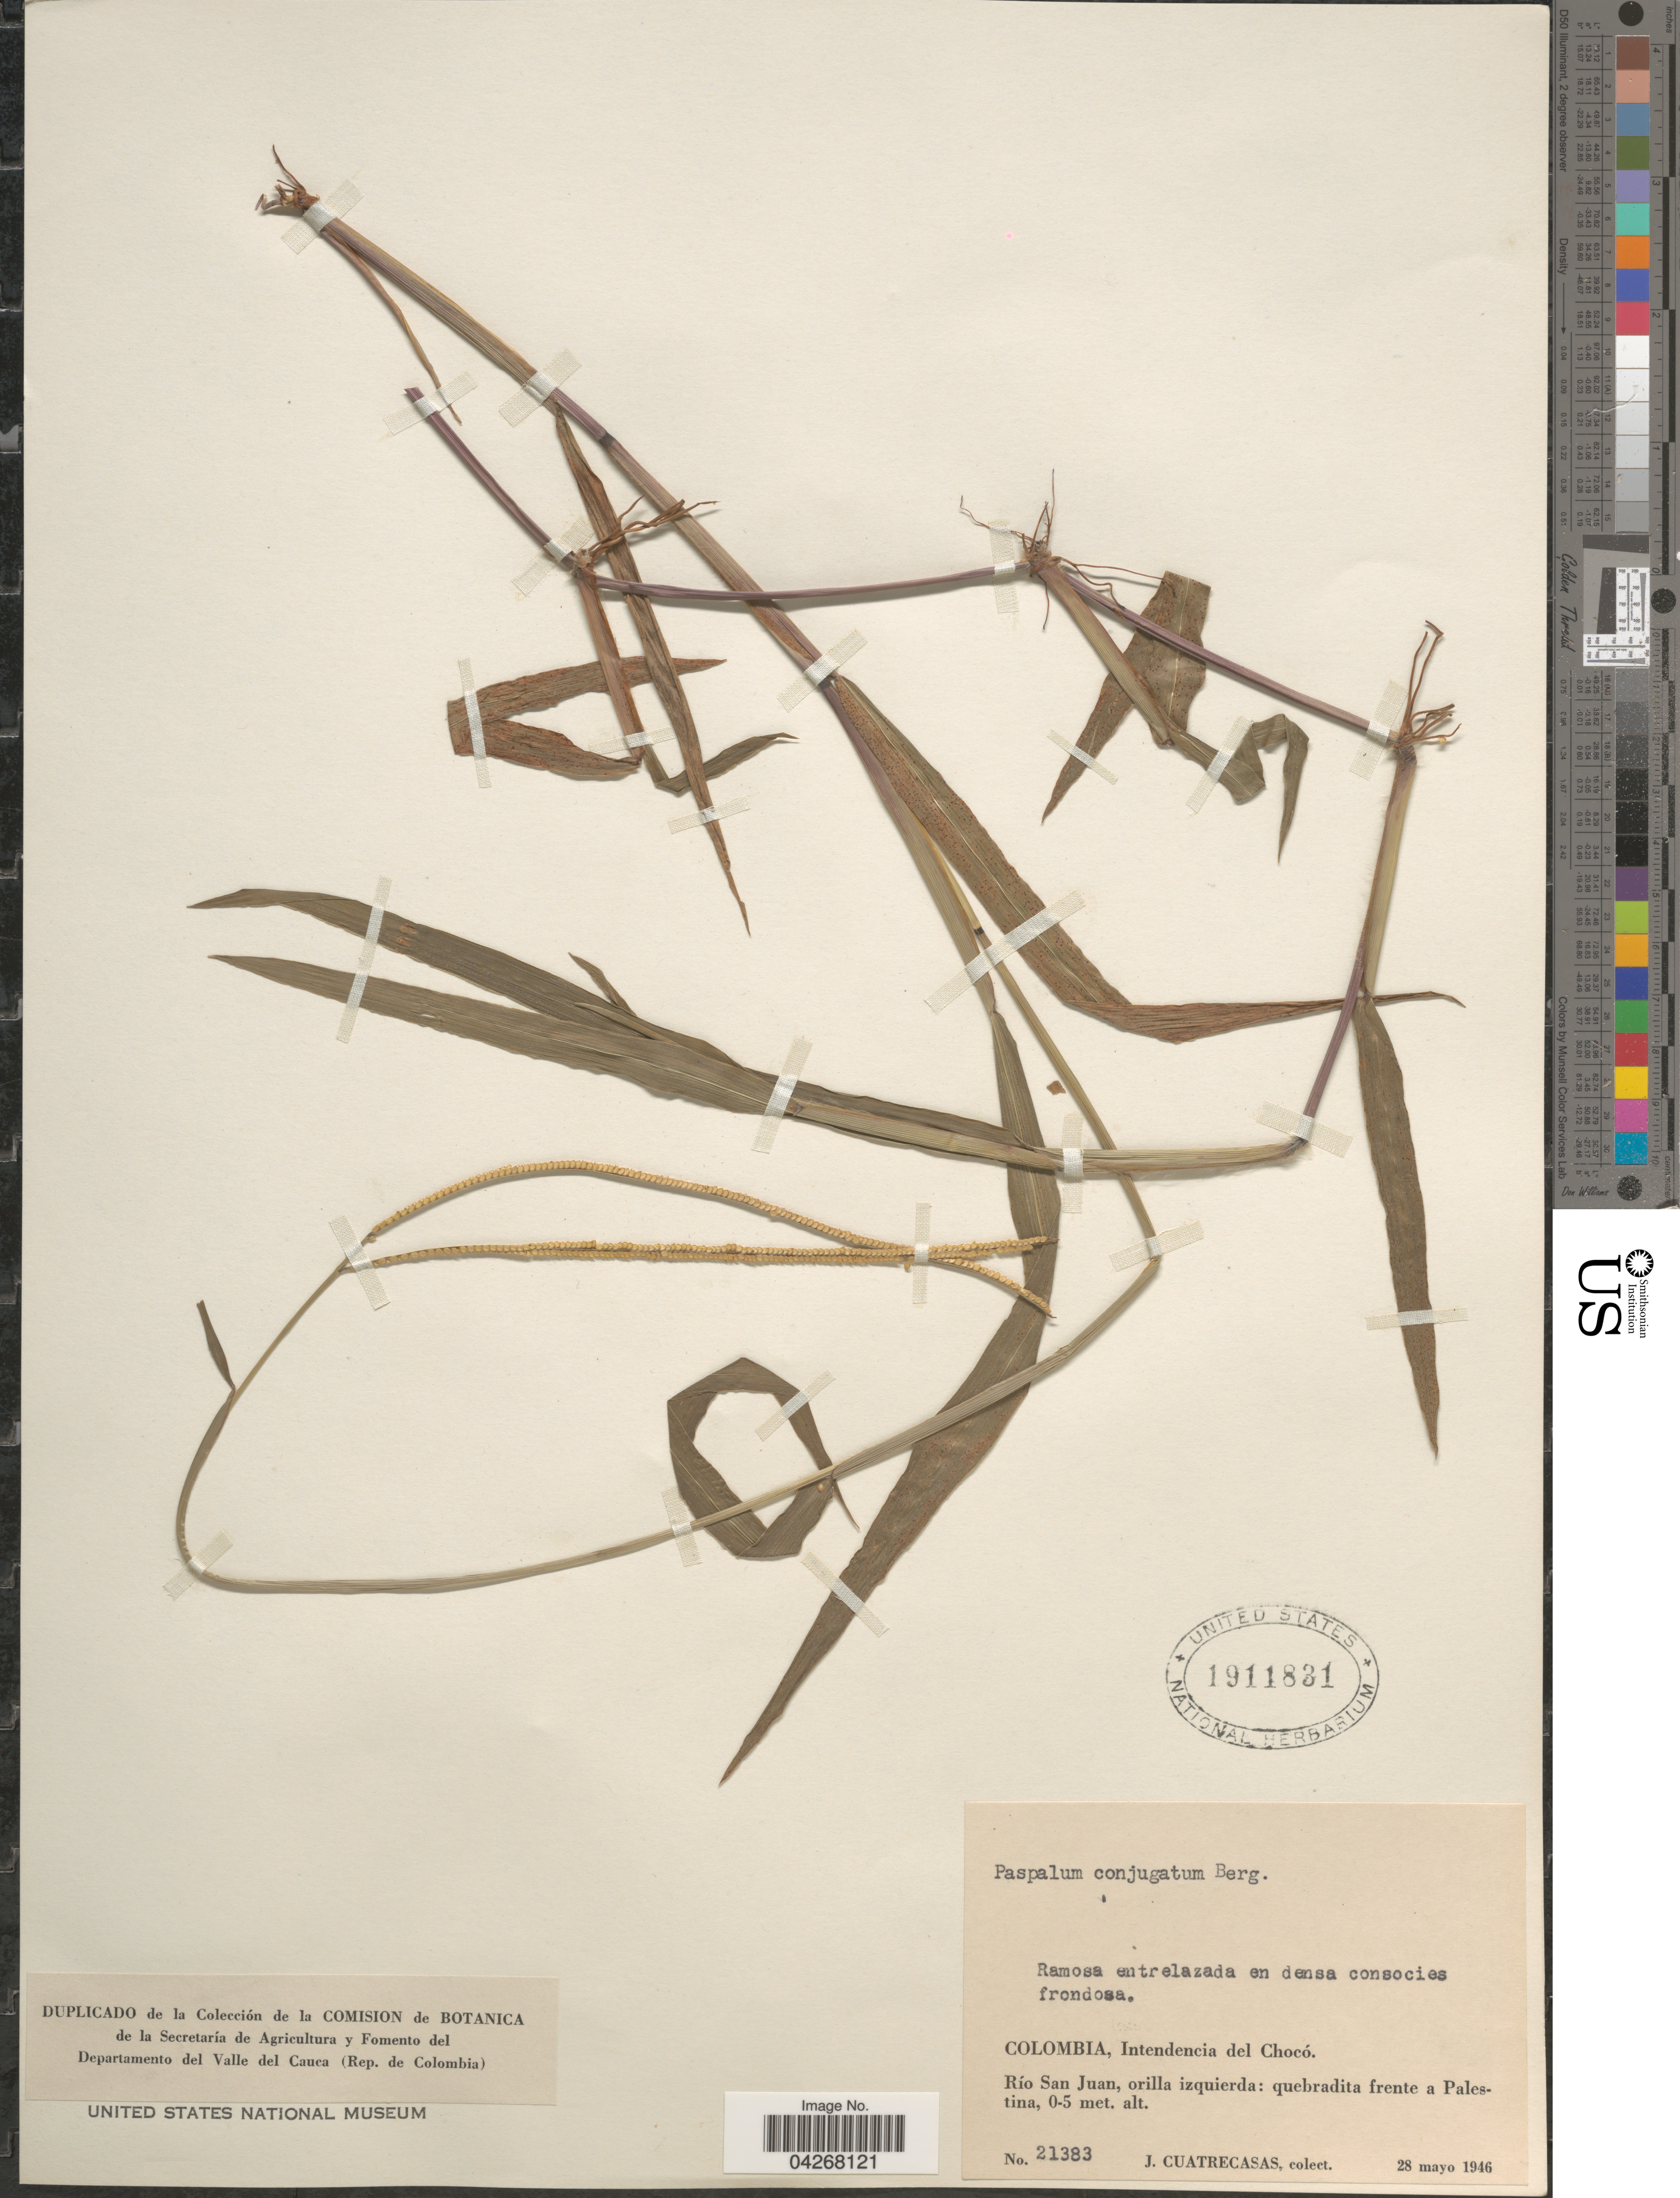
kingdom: Plantae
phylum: Tracheophyta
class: Liliopsida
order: Poales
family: Poaceae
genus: Paspalum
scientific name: Paspalum conjugatum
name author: P.J. Bergius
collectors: J. Cuatrecasas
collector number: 21383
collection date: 1946-05-28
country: Colombia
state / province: Chocó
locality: Intendencia del Chocó. Río San Juan, orilla izquierda: quebradita frente a Palestina.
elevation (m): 0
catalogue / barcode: US 1911831